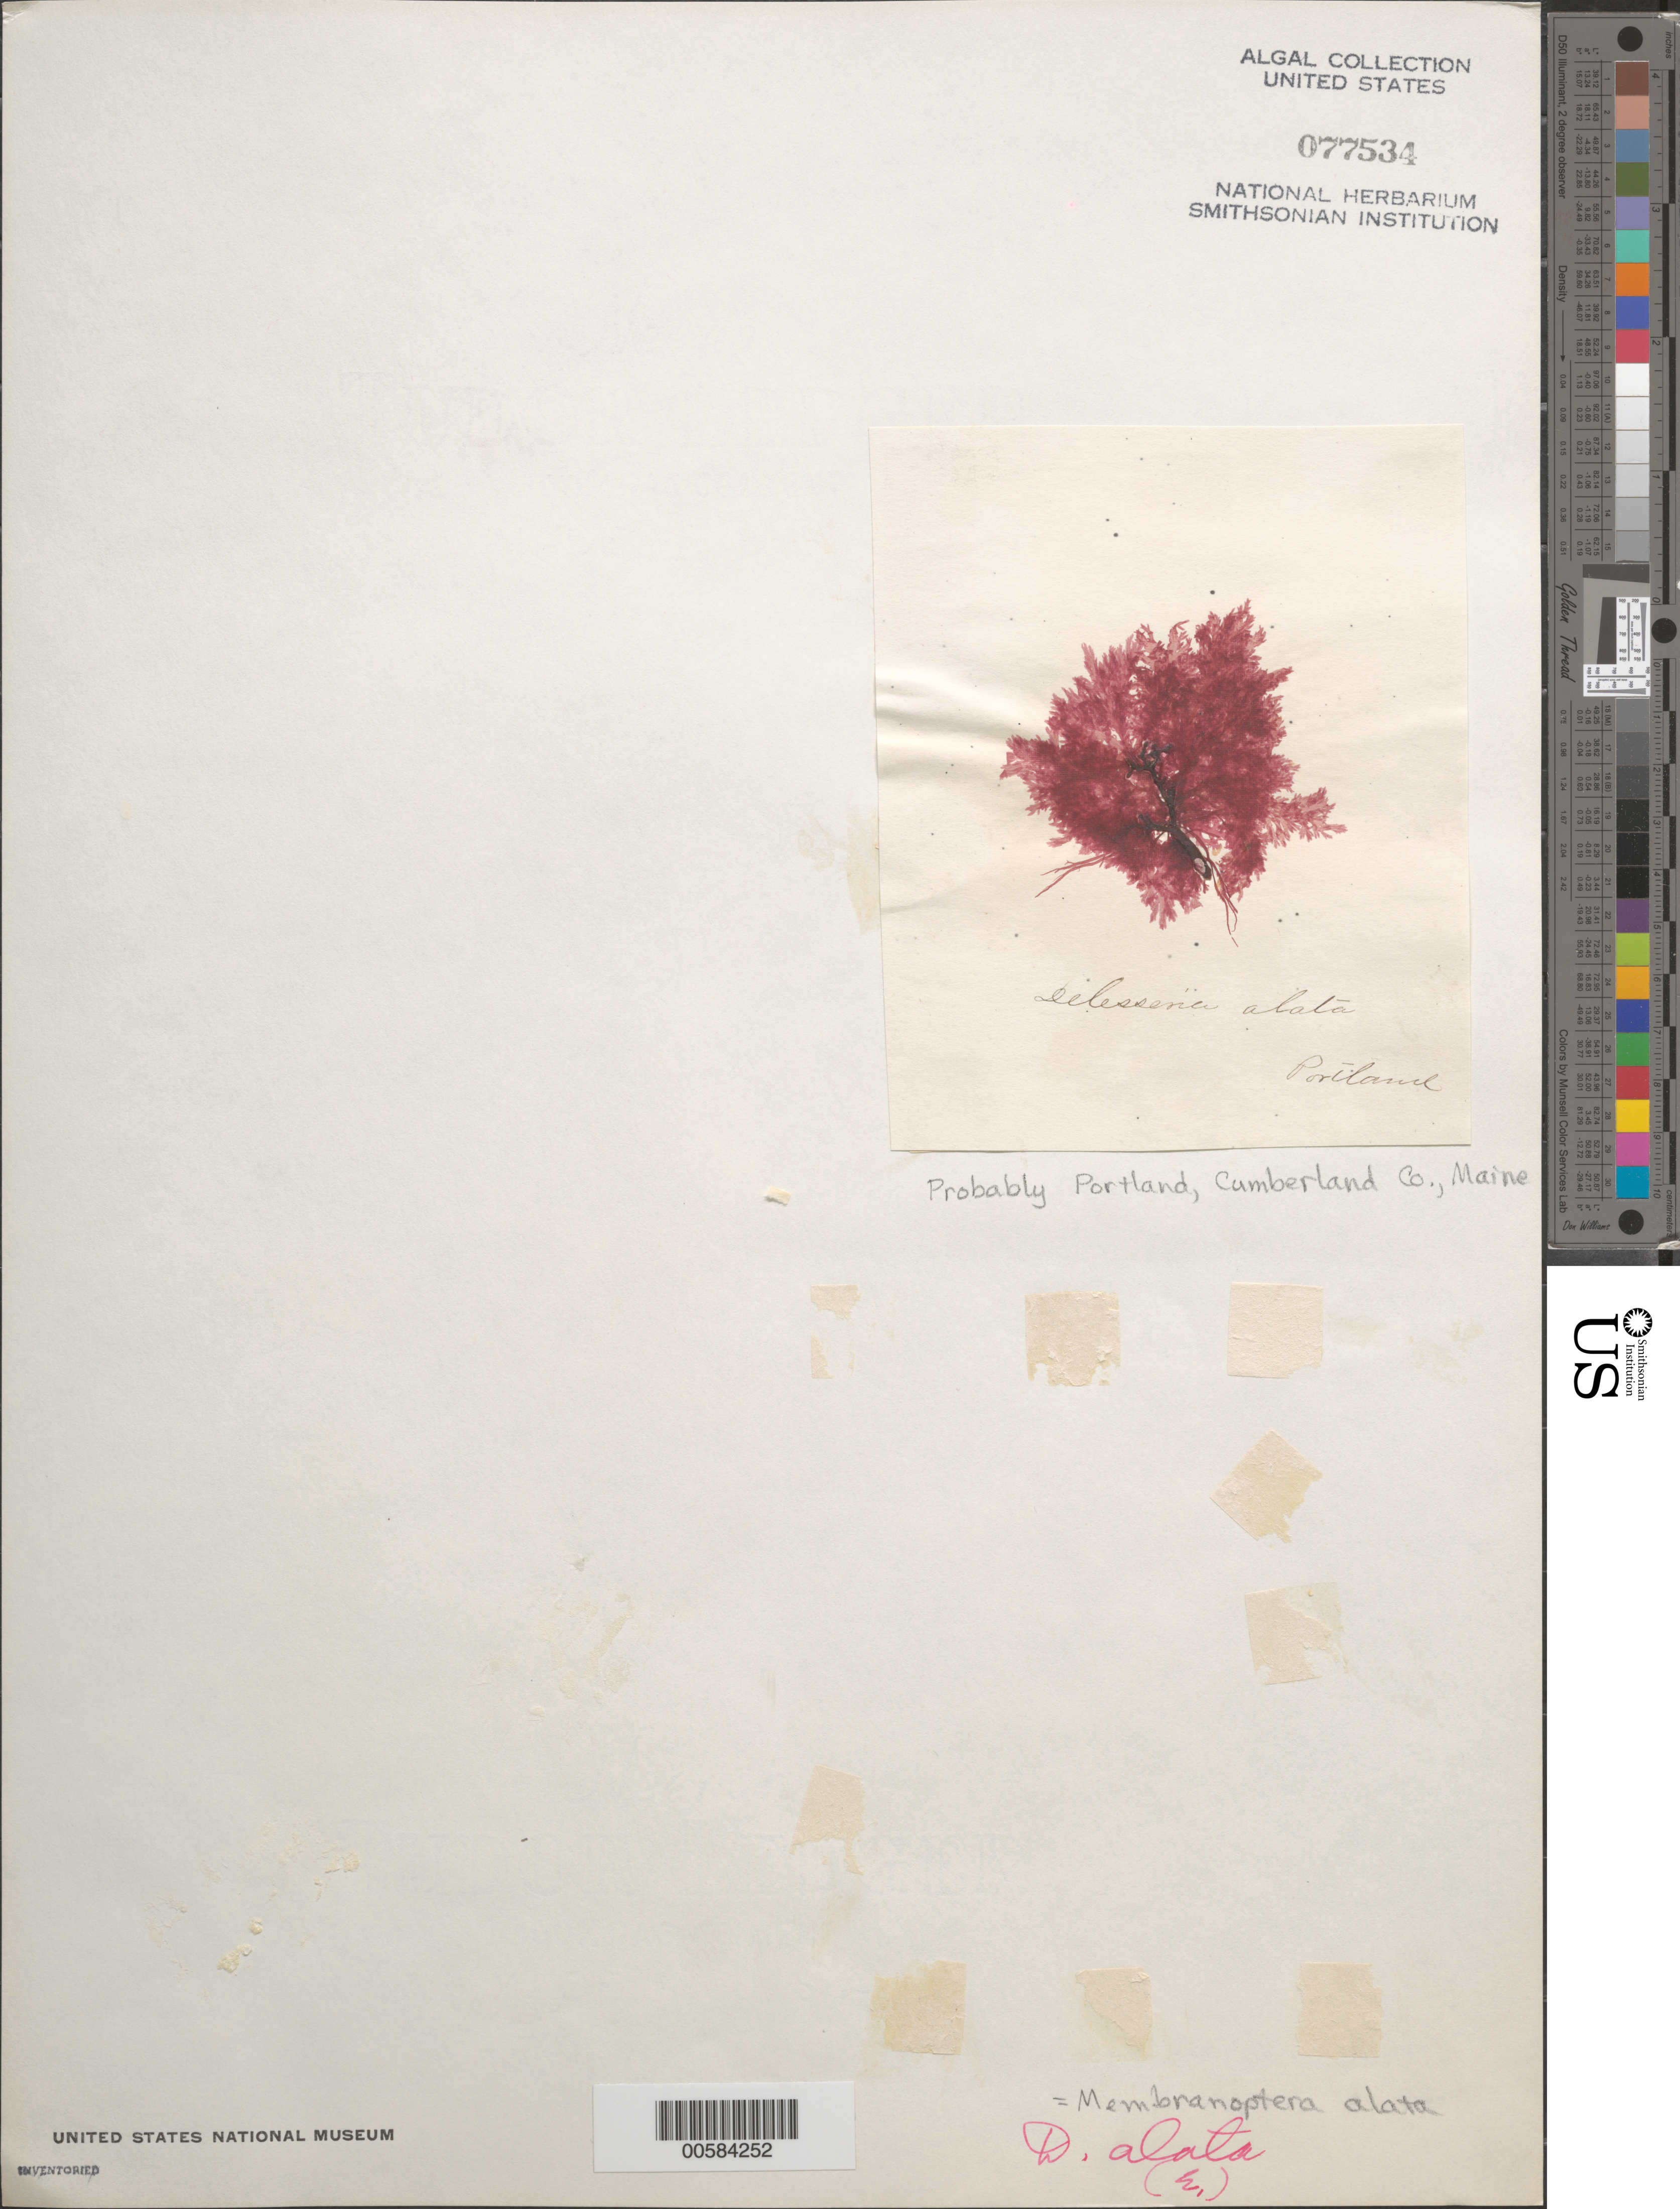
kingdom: Plantae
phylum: Rhodophyta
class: Florideophyceae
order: Ceramiales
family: Delesseriaceae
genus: Membranoptera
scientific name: Membranoptera alata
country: United States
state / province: Maine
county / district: Cumberland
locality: Portland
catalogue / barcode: US 77534